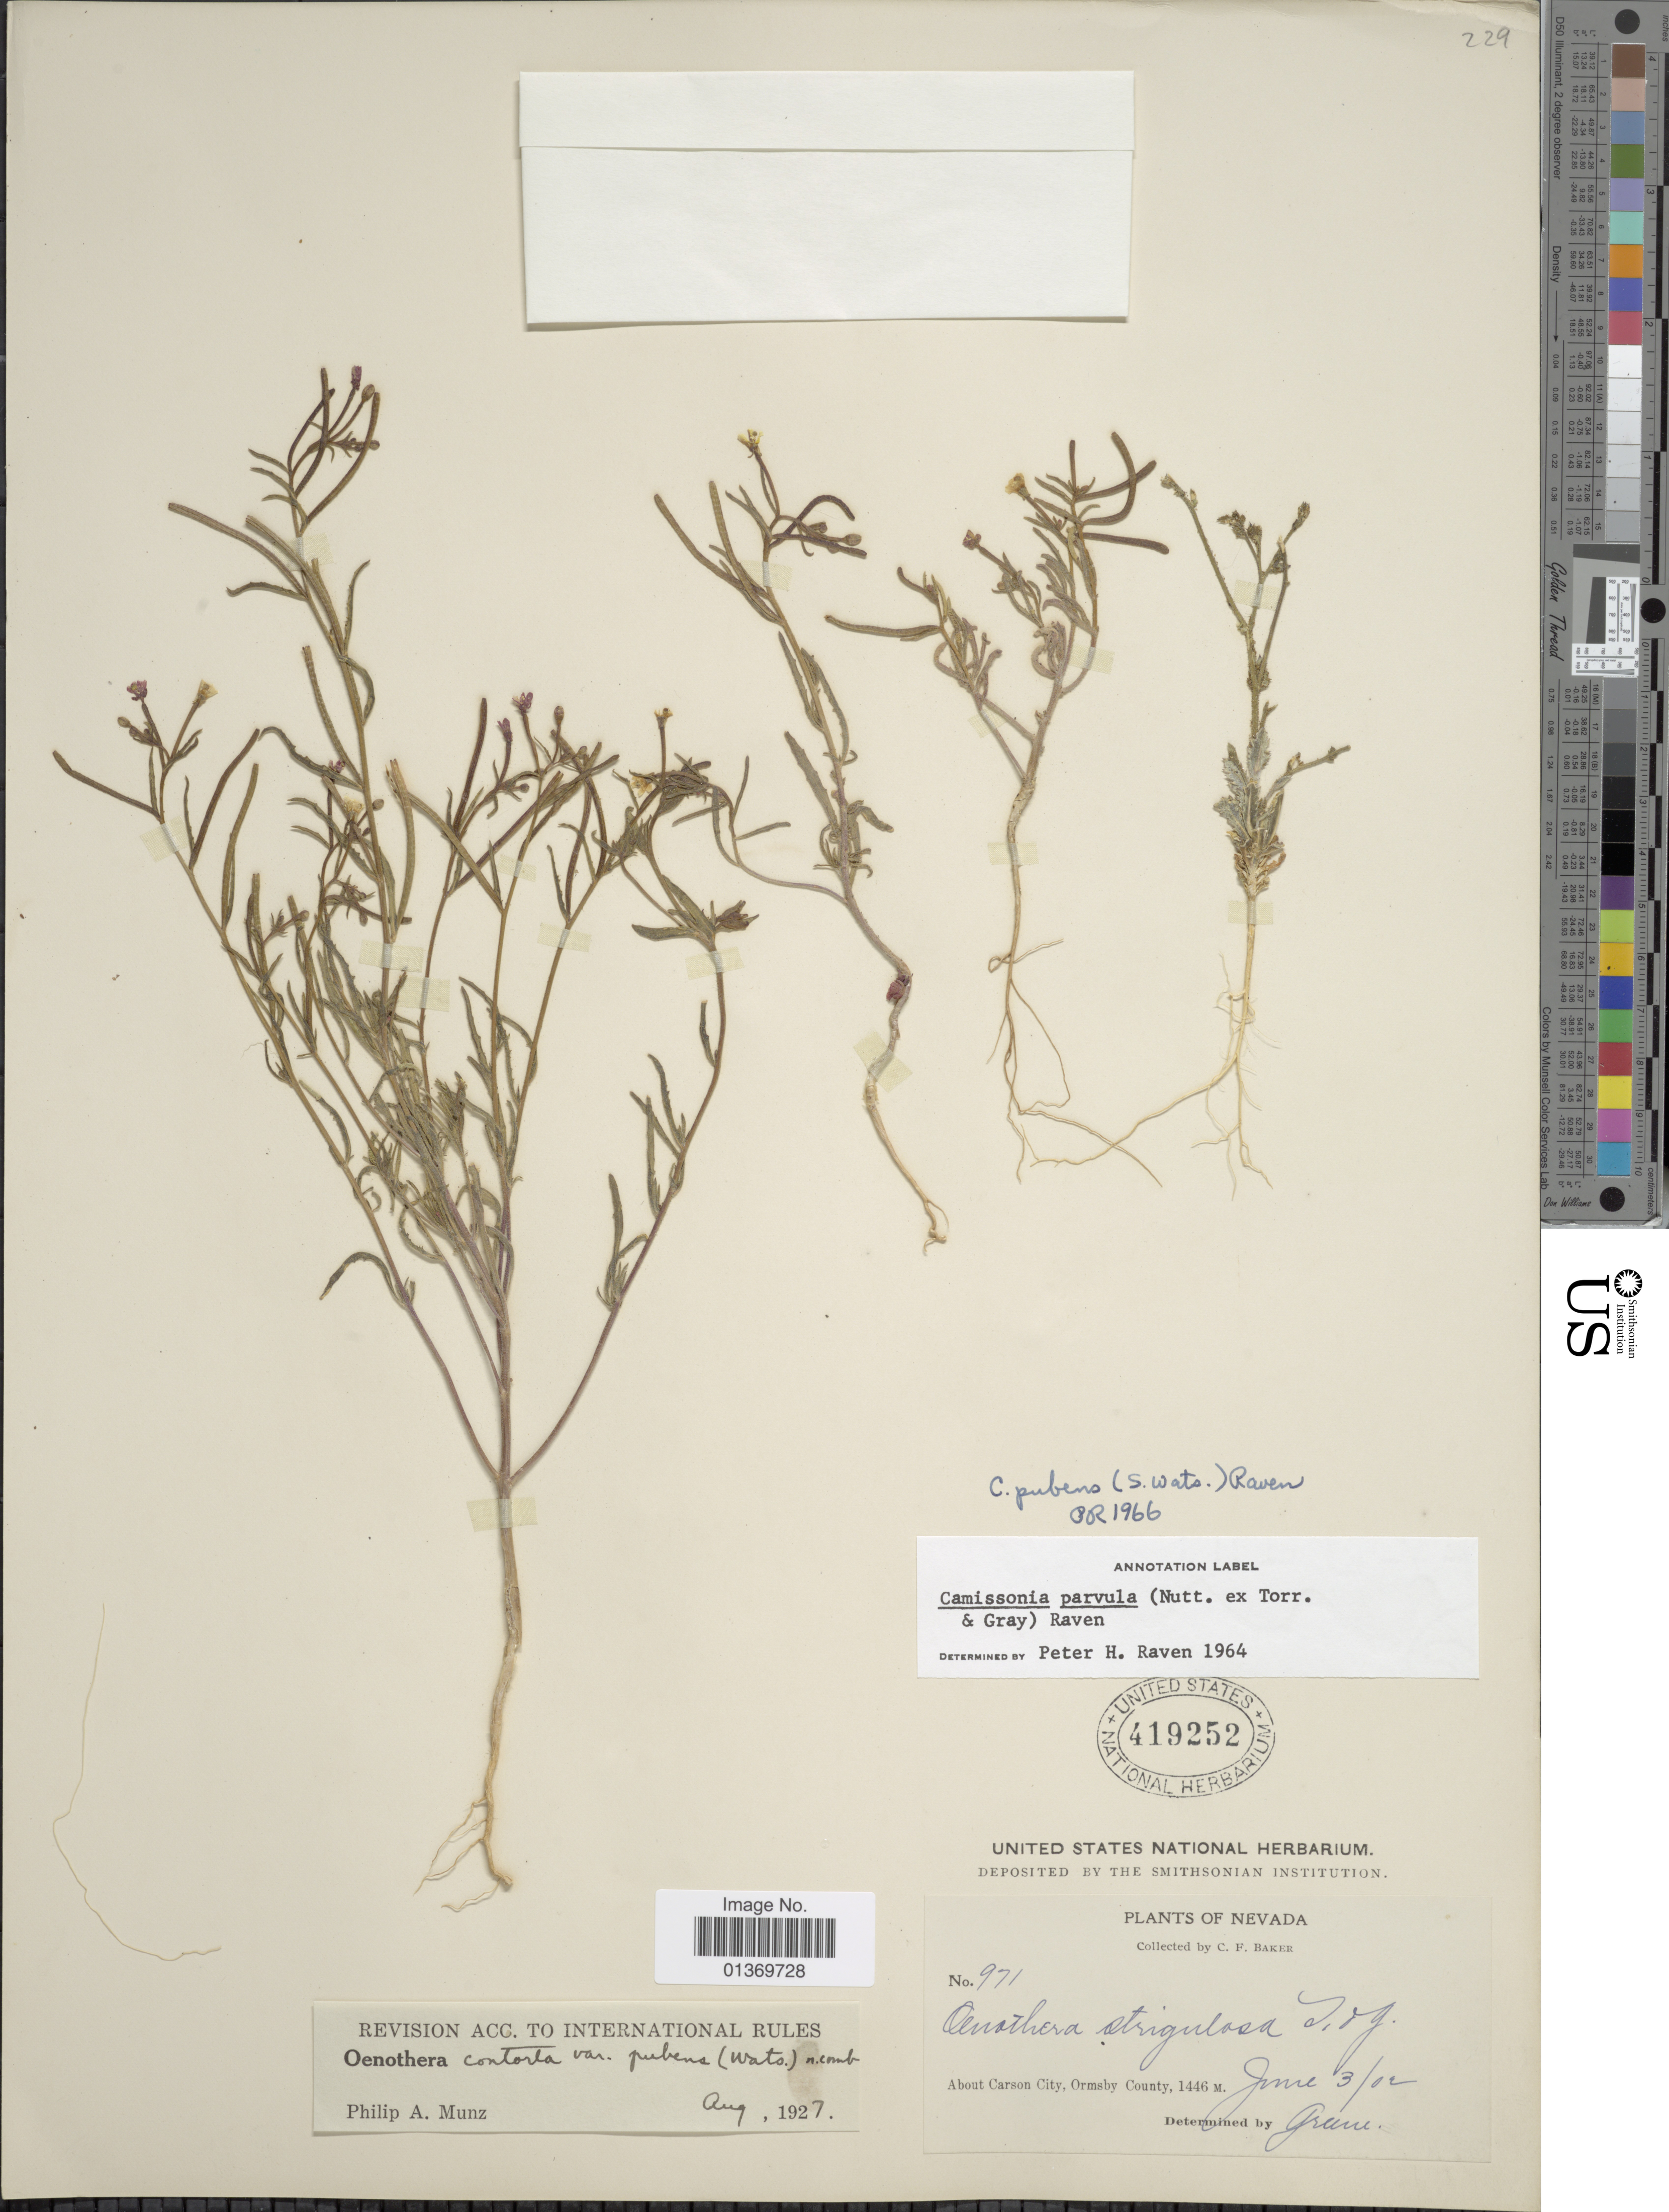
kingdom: Plantae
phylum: Tracheophyta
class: Magnoliopsida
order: Myrtales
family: Onagraceae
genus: Camissonia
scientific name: Camissonia pubens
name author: (S. Watson) P.H. Raven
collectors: C. F. Baker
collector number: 971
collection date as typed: Transcribed d/m/y: 3/6/2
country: United States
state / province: Nevada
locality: About Carson City, Ormsby County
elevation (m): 1446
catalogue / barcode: US 419252